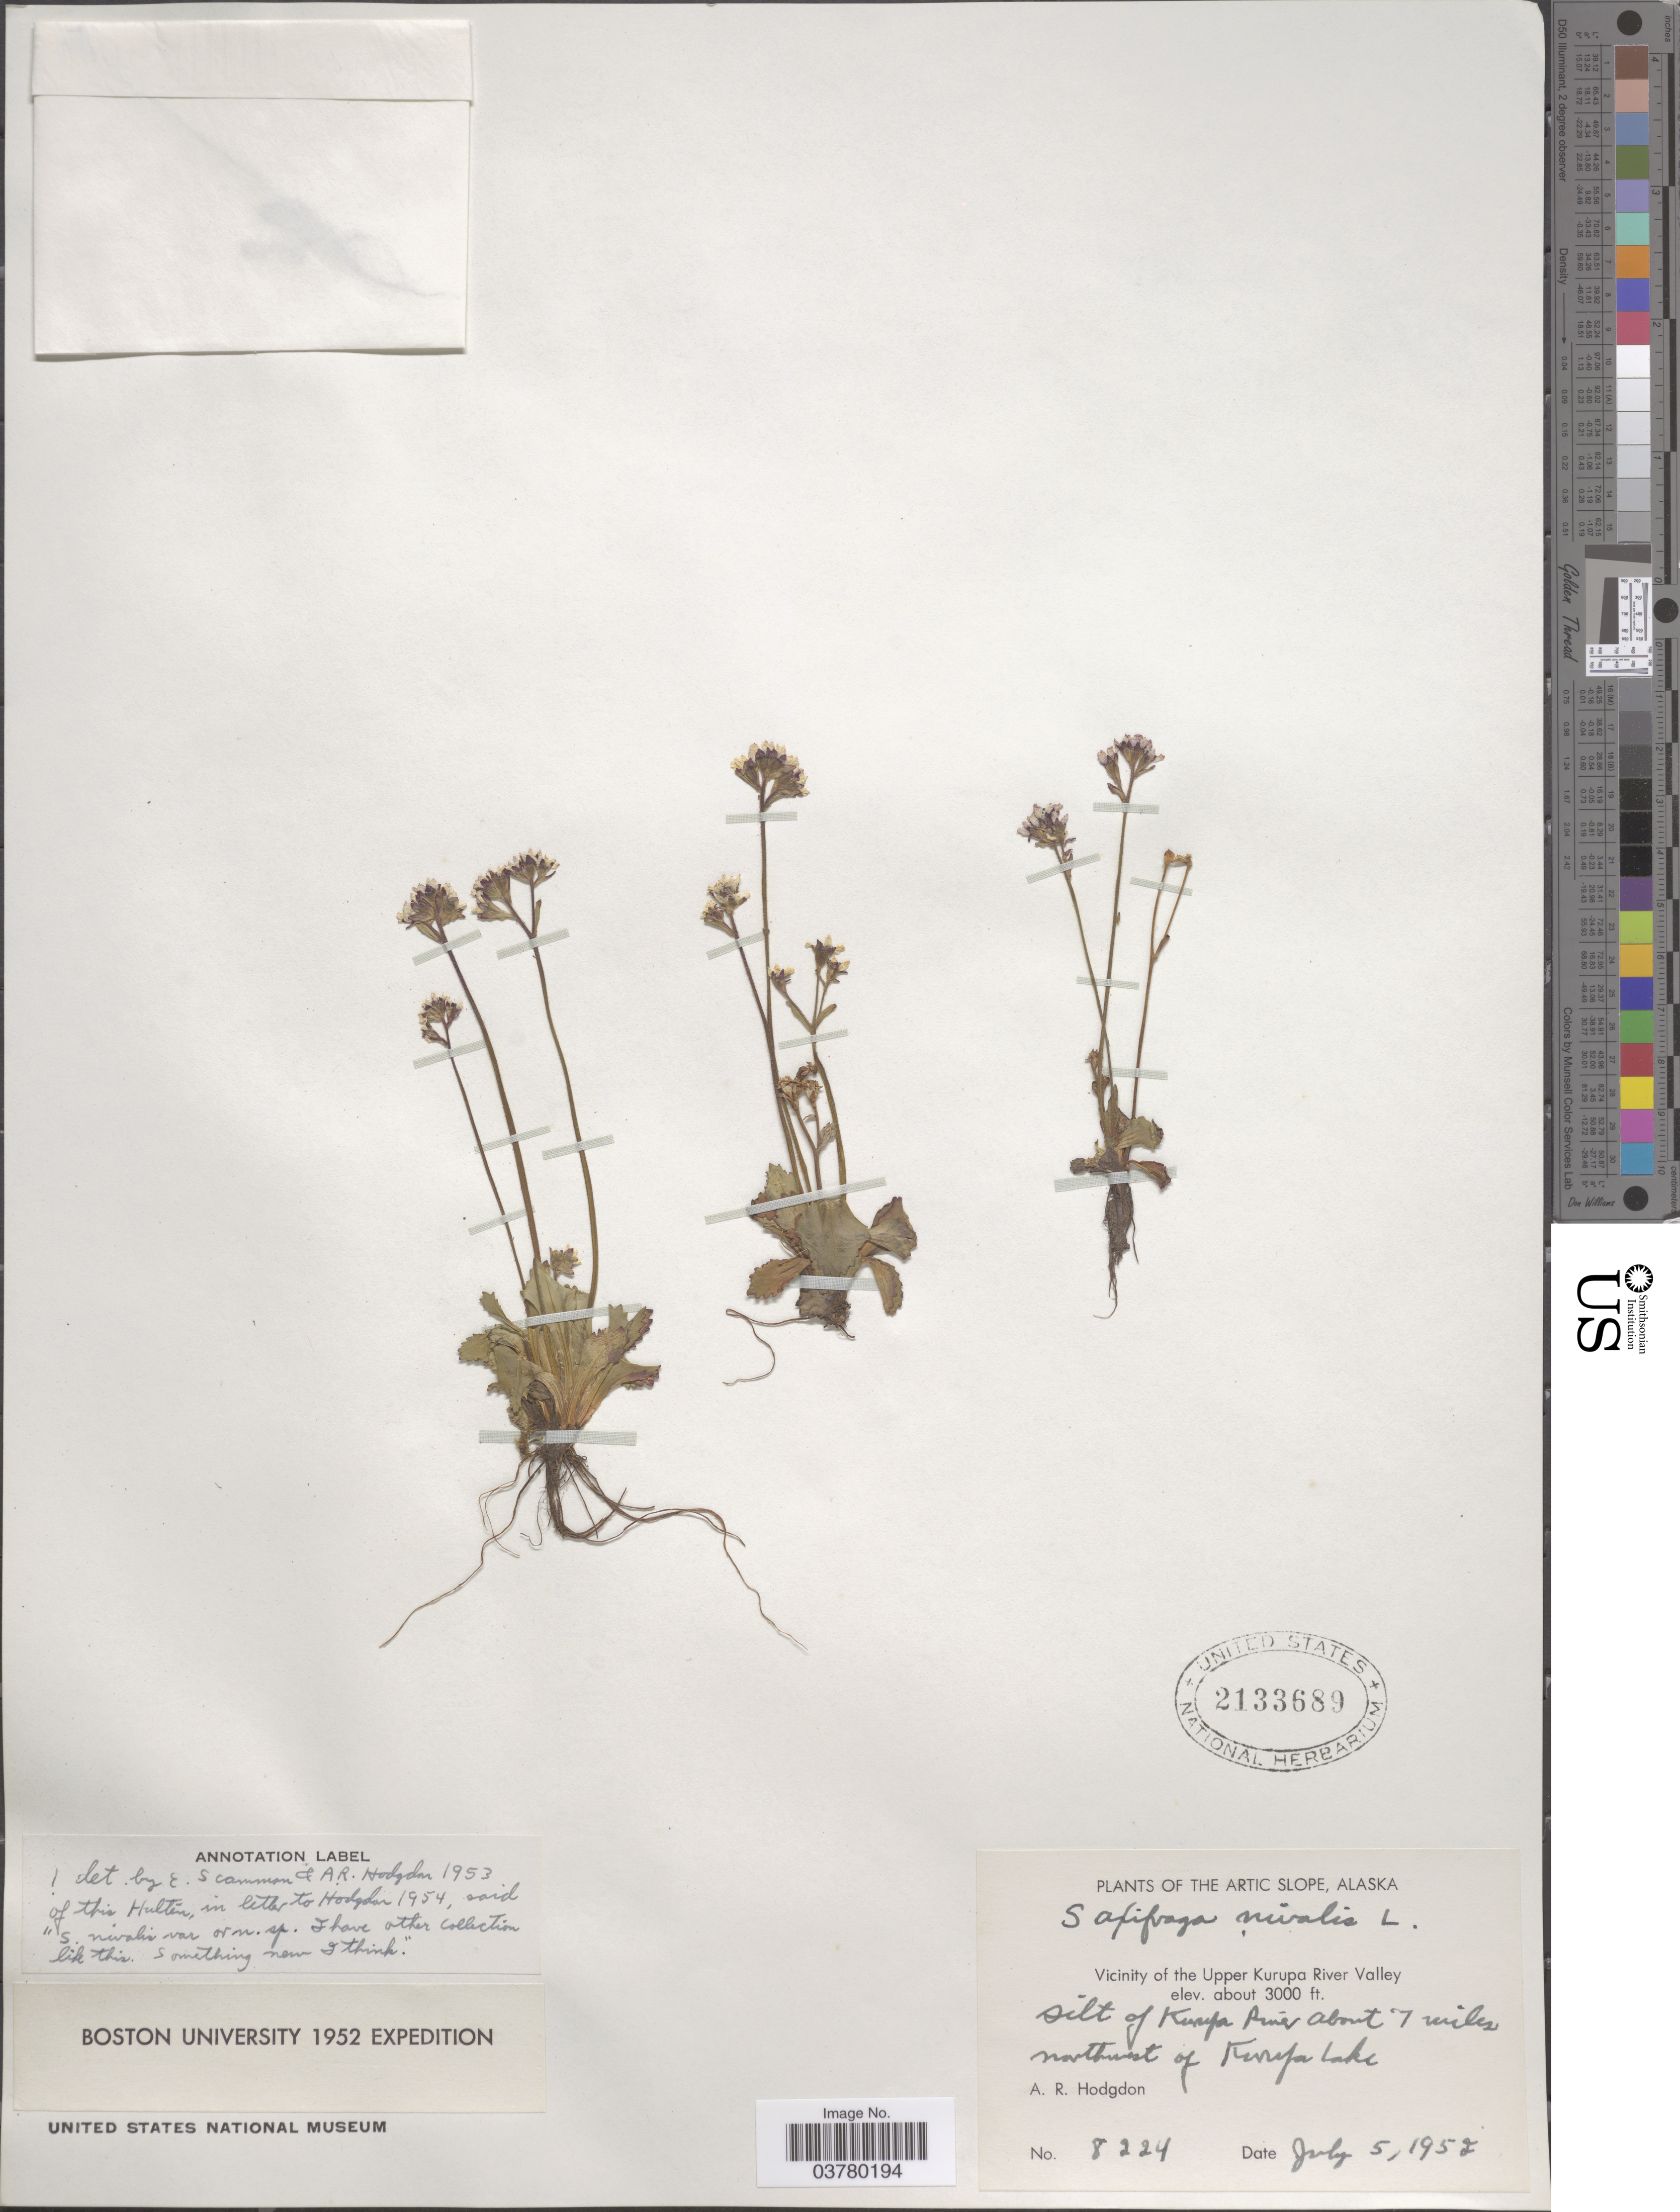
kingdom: Plantae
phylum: Tracheophyta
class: Magnoliopsida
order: Saxifragales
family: Saxifragaceae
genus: Micranthes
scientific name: Micranthes nivalis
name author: (L.) Small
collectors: A. R. Hodgdon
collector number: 8224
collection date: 1952-07-05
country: United States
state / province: Alaska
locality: The Arctic Slope. Vicinity of the Upper Kurupa River Valley. Silt of Kurupa River about 7 miles northwest of Kurupa Lake. Boston University 1952 Expedition.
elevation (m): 914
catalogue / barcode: US 2133689